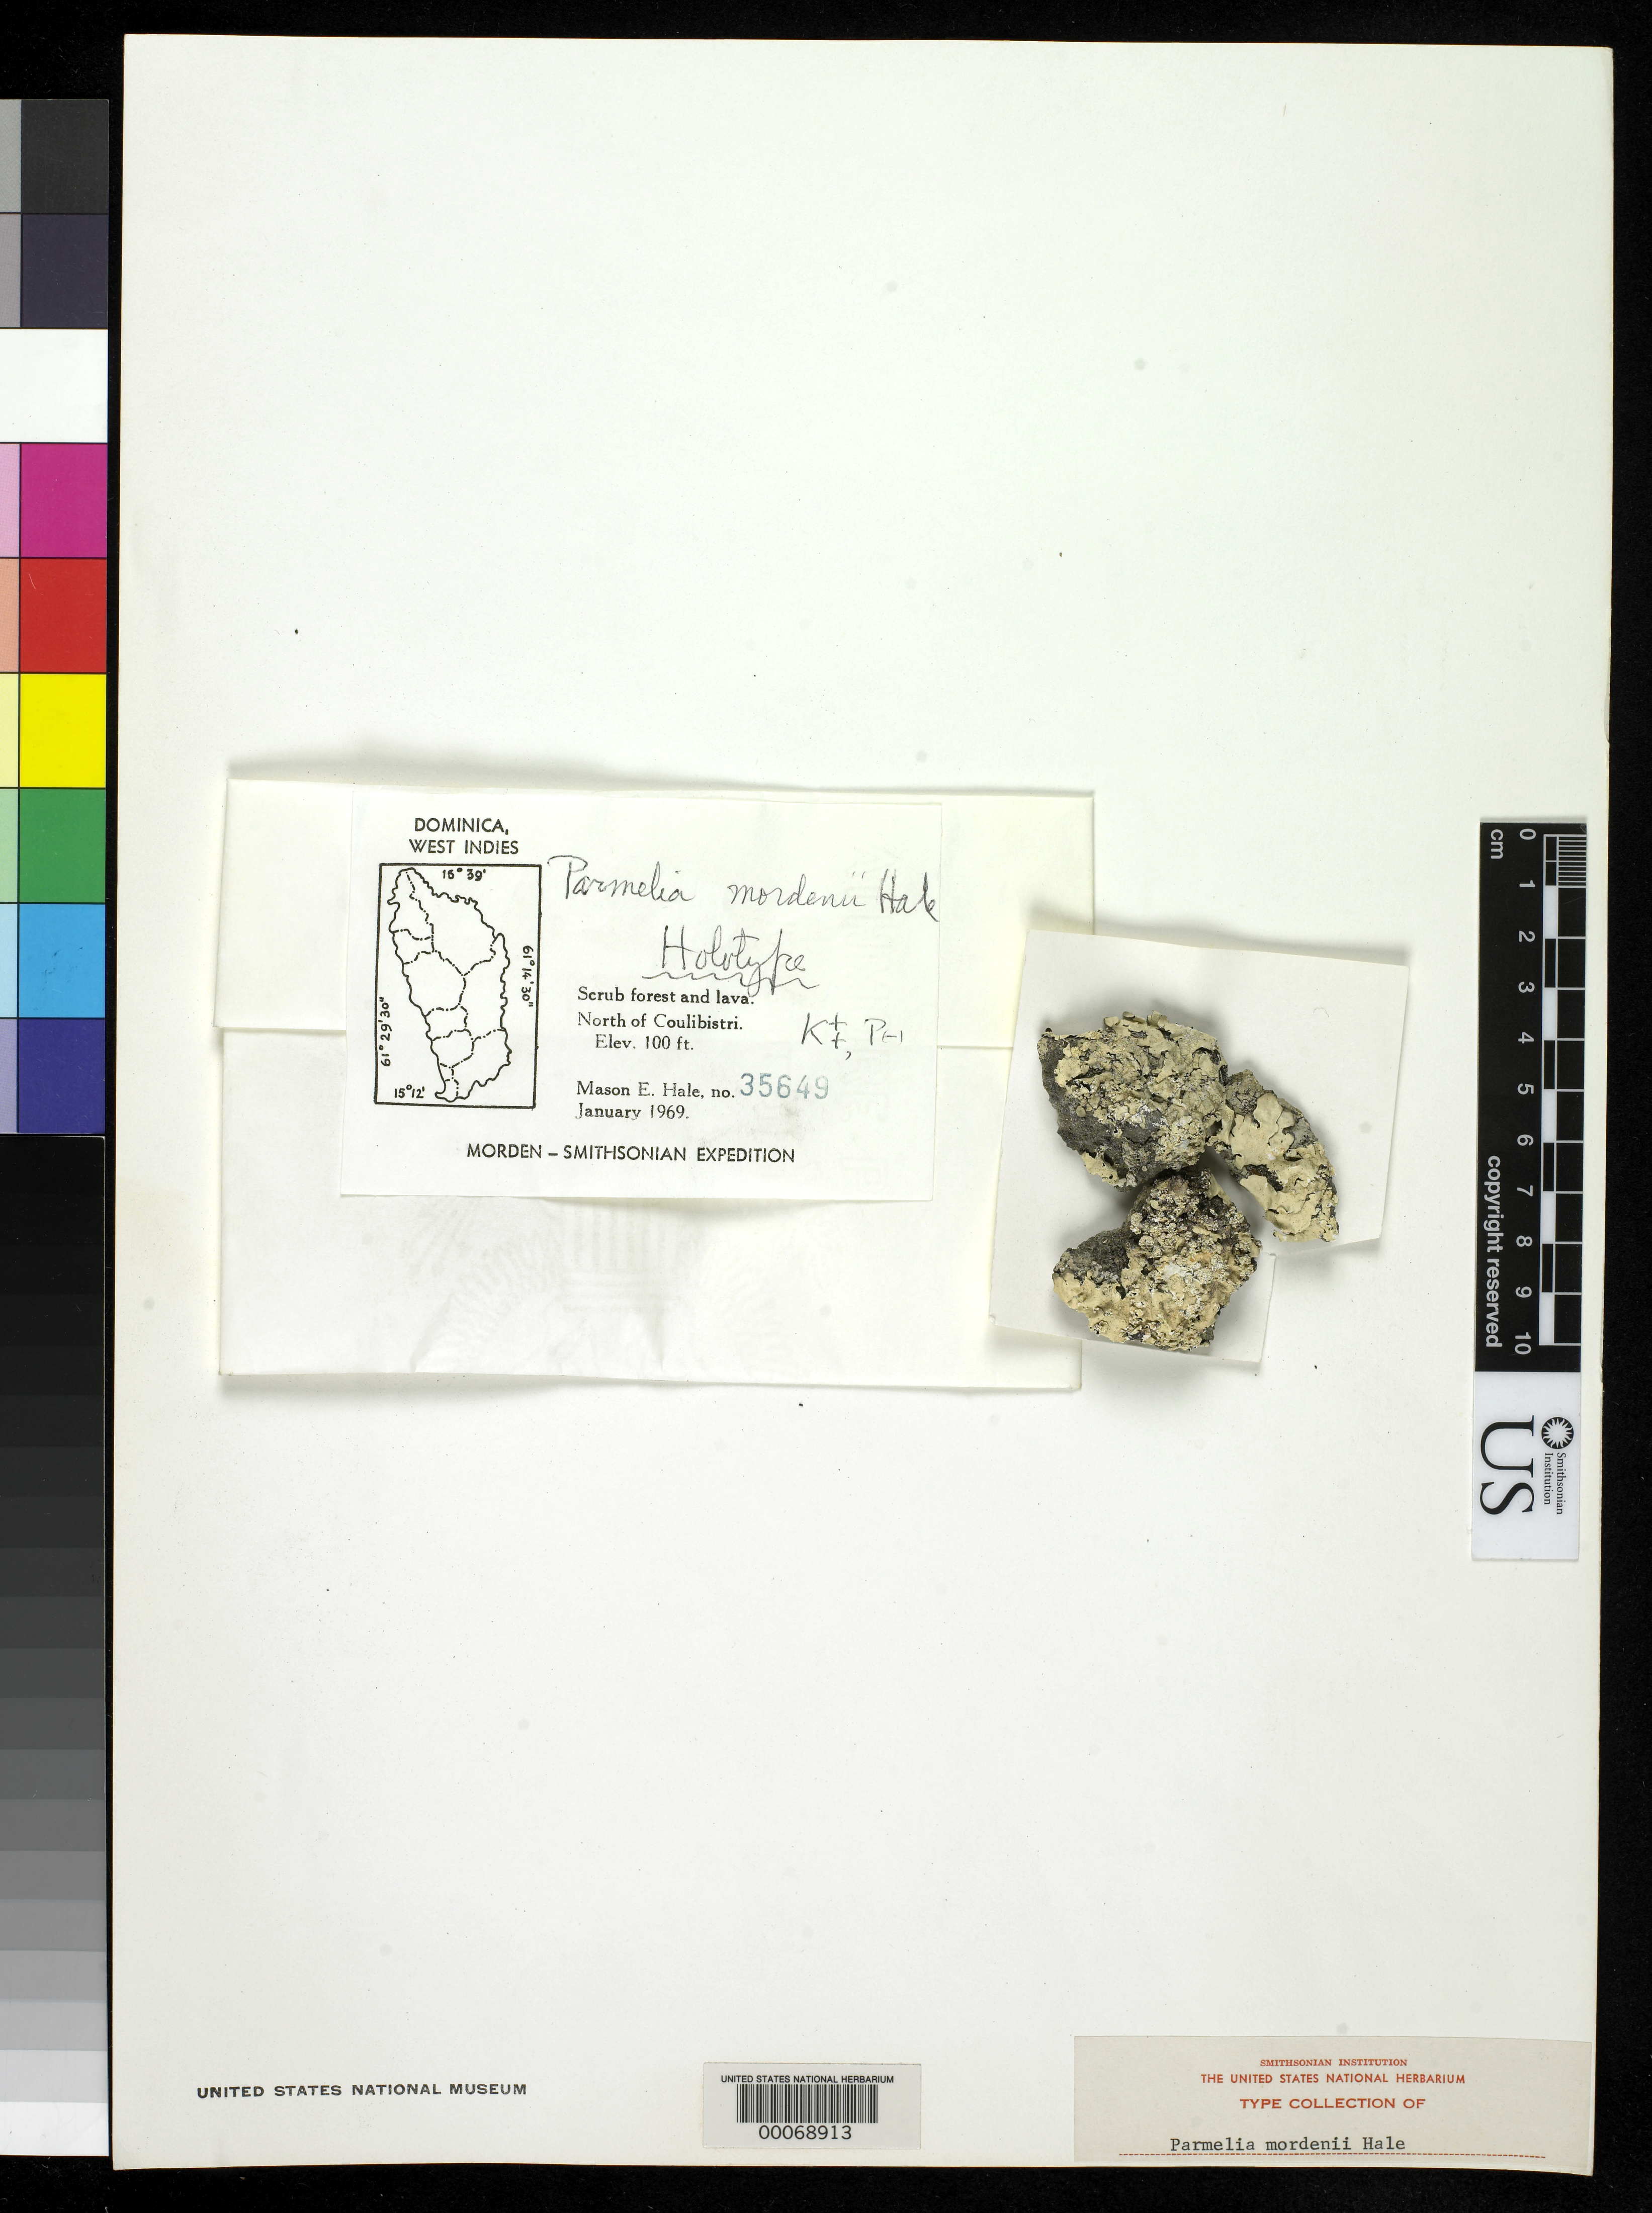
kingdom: Fungi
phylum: Ascomycota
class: Lecanoromycetes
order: Lecanorales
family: Parmeliaceae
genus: Parmelia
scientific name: Parmelia mordenii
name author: Hale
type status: Holotype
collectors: M. Hale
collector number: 35649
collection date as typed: Jan 1969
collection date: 1969-01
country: Dominica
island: Dominica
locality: N of Coulibistri.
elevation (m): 30